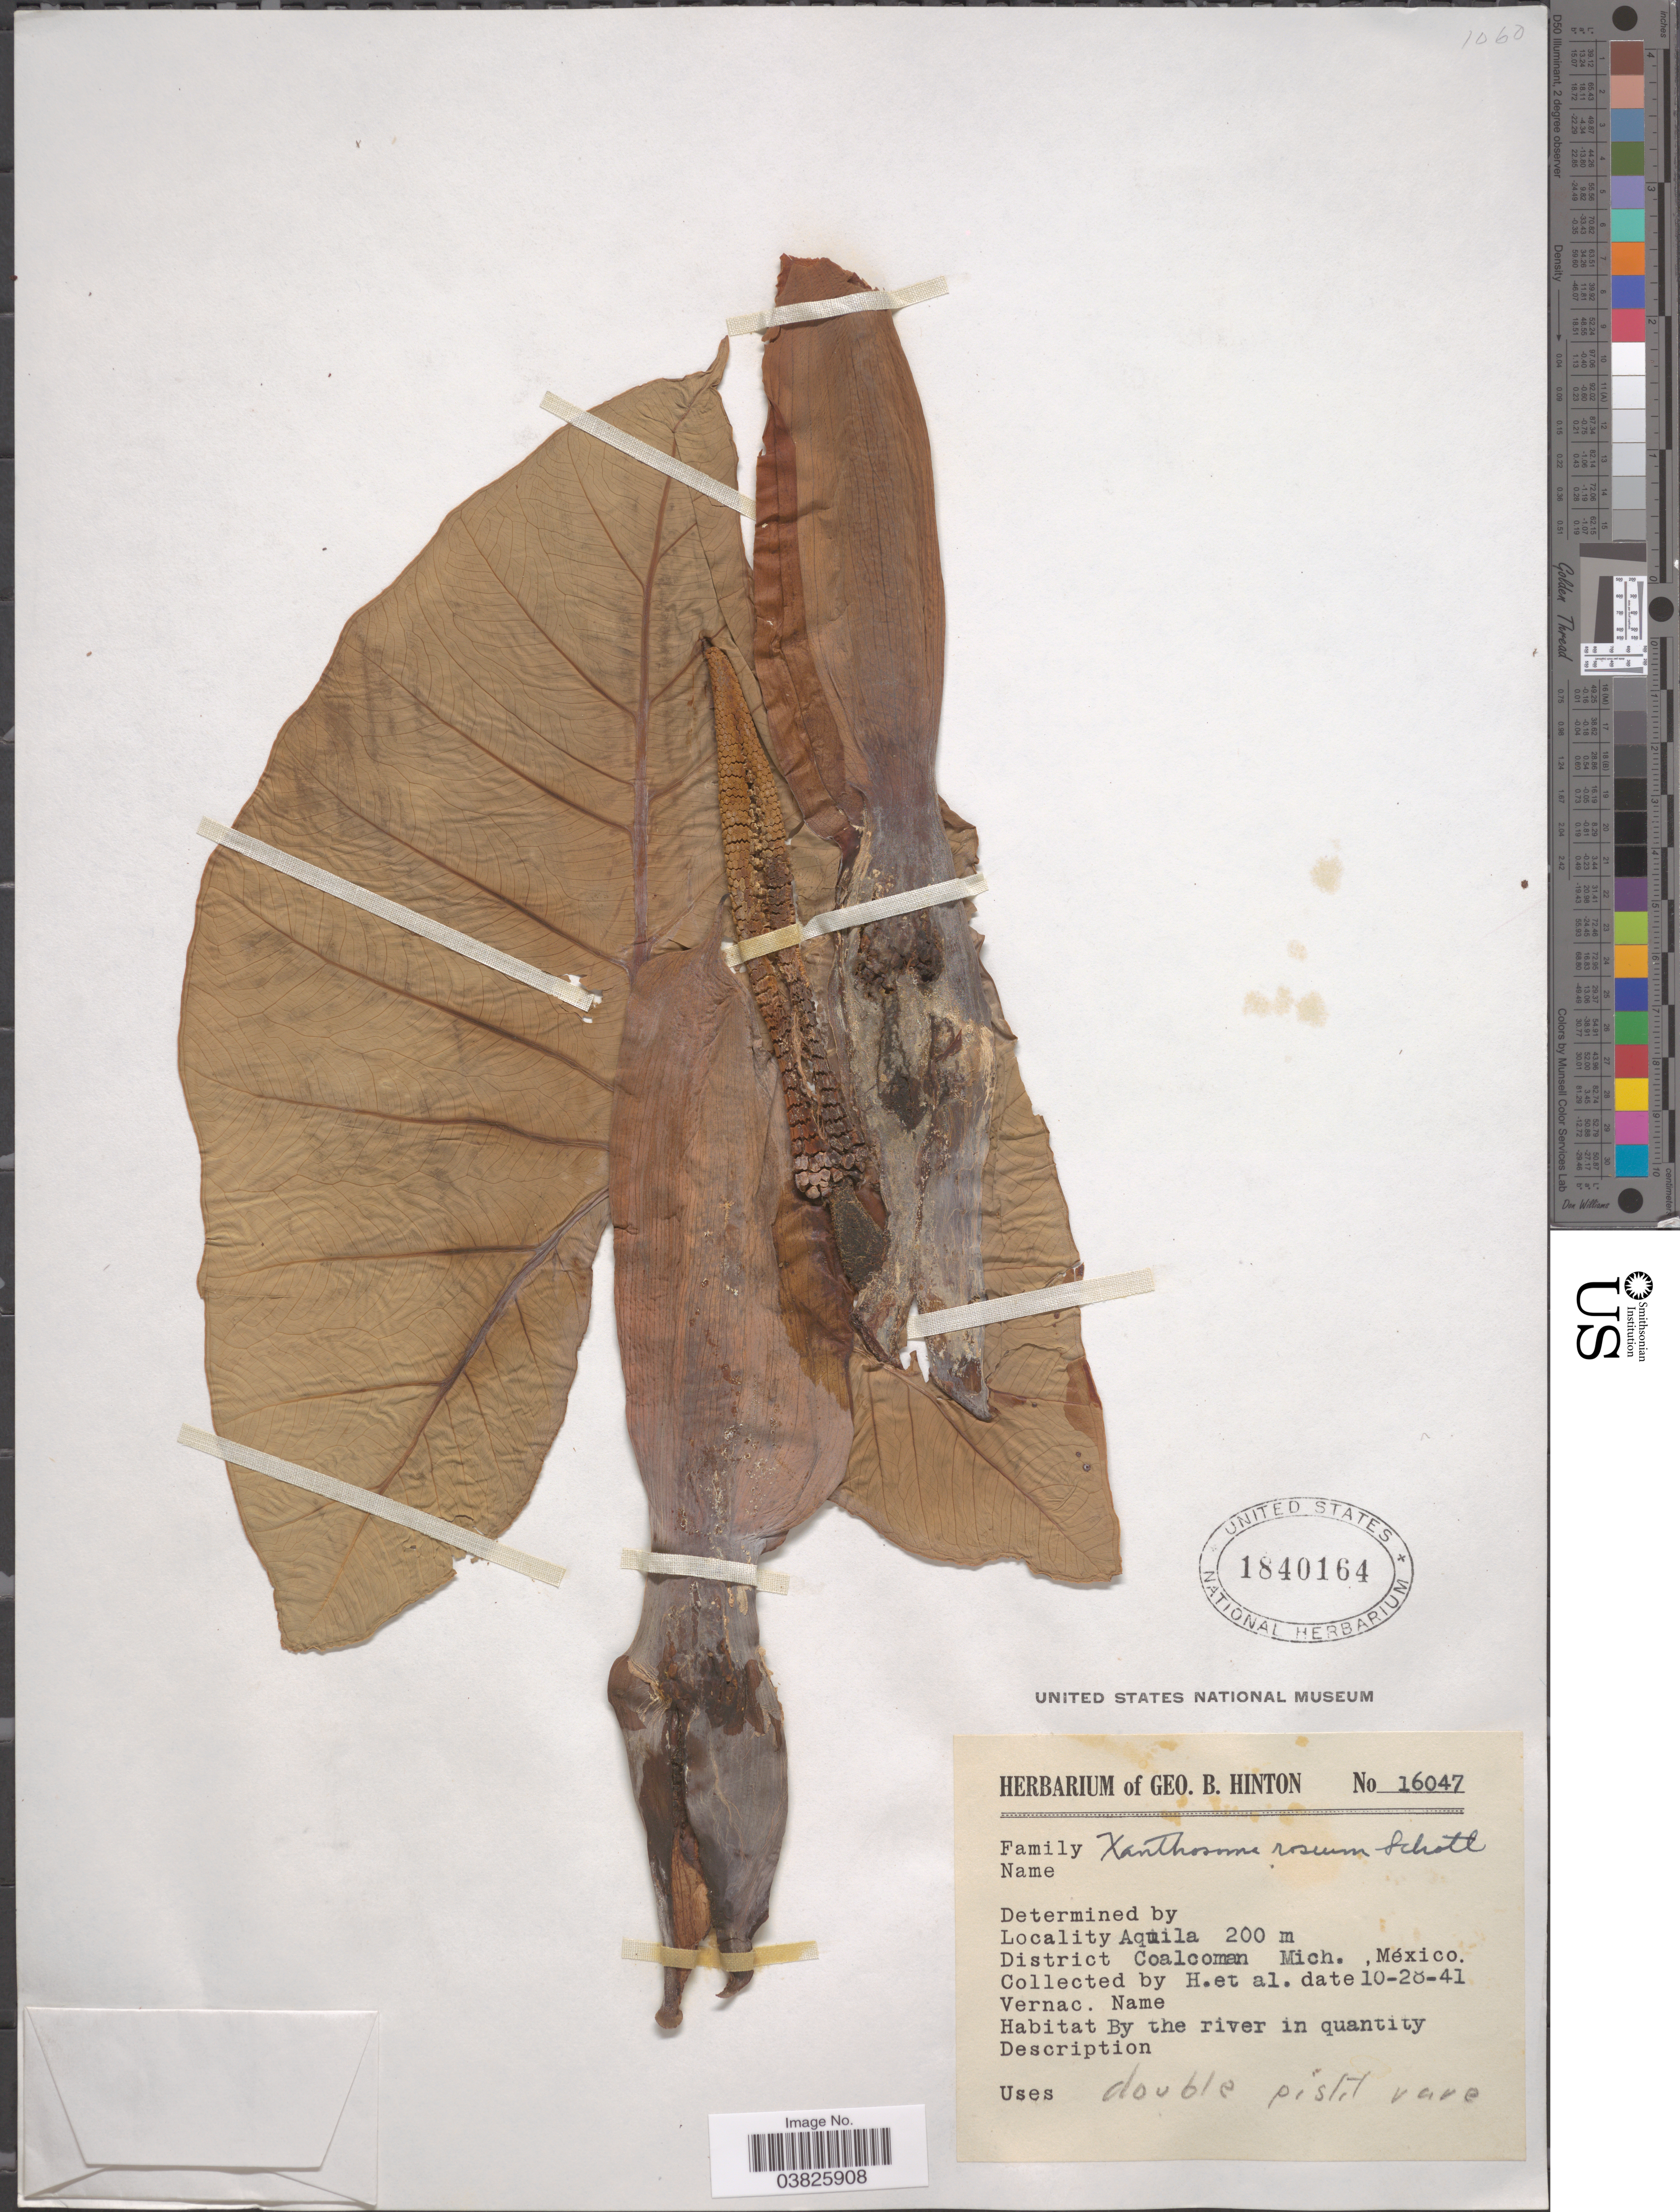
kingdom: Plantae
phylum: Tracheophyta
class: Liliopsida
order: Alismatales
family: Araceae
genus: Xanthosoma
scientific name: Xanthosoma roseum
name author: Schott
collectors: G. B. Hinton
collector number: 16047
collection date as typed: Transcribed d/m/y: 28/10/41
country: Mexico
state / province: Michoacán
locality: Aquila. District Coalcoman.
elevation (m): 200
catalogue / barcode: US 1840164